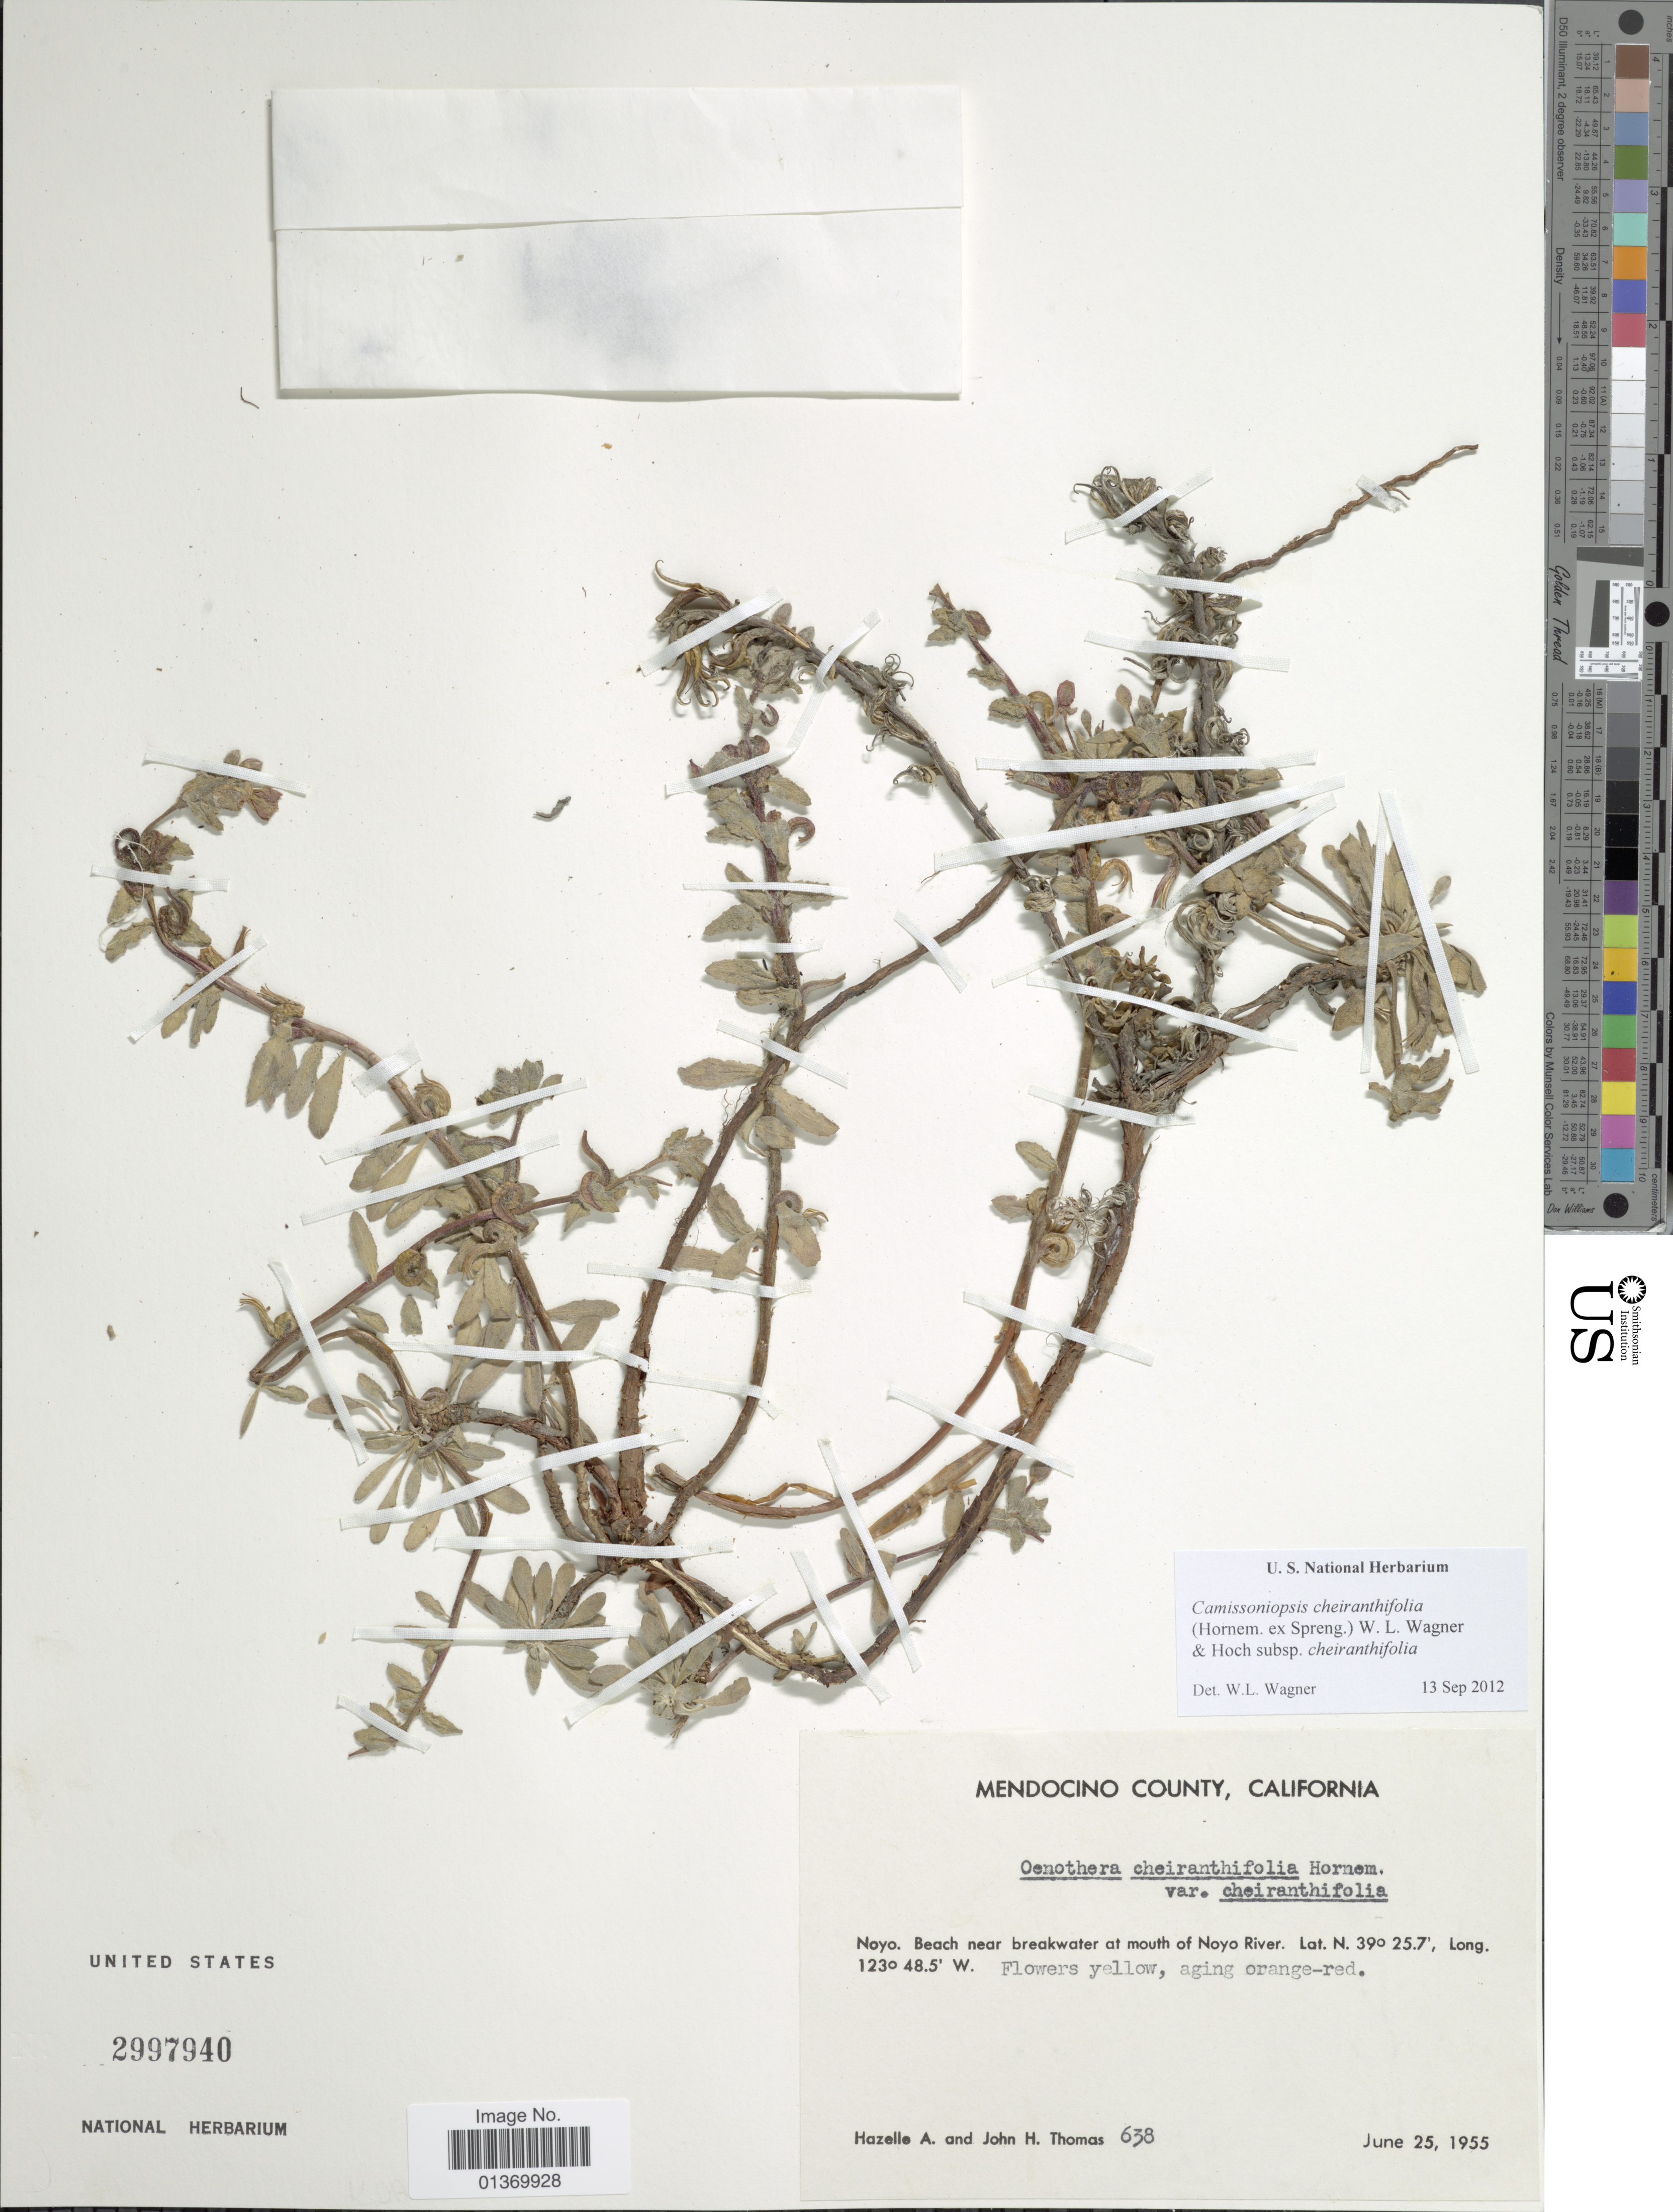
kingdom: Plantae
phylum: Tracheophyta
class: Magnoliopsida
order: Myrtales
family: Onagraceae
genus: Camissoniopsis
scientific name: Camissoniopsis cheiranthifolia subsp. cheiranthifolia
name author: (Hornem. ex Spreng.) W.L. Wagner & Hoch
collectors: H. Thomas & J. H. Thomas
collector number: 638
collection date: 1955-06-25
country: United States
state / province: California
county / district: Mendocino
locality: Mendocino County, Noyo. Beach near breakwater at mouth of Noyo River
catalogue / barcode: US 2997940